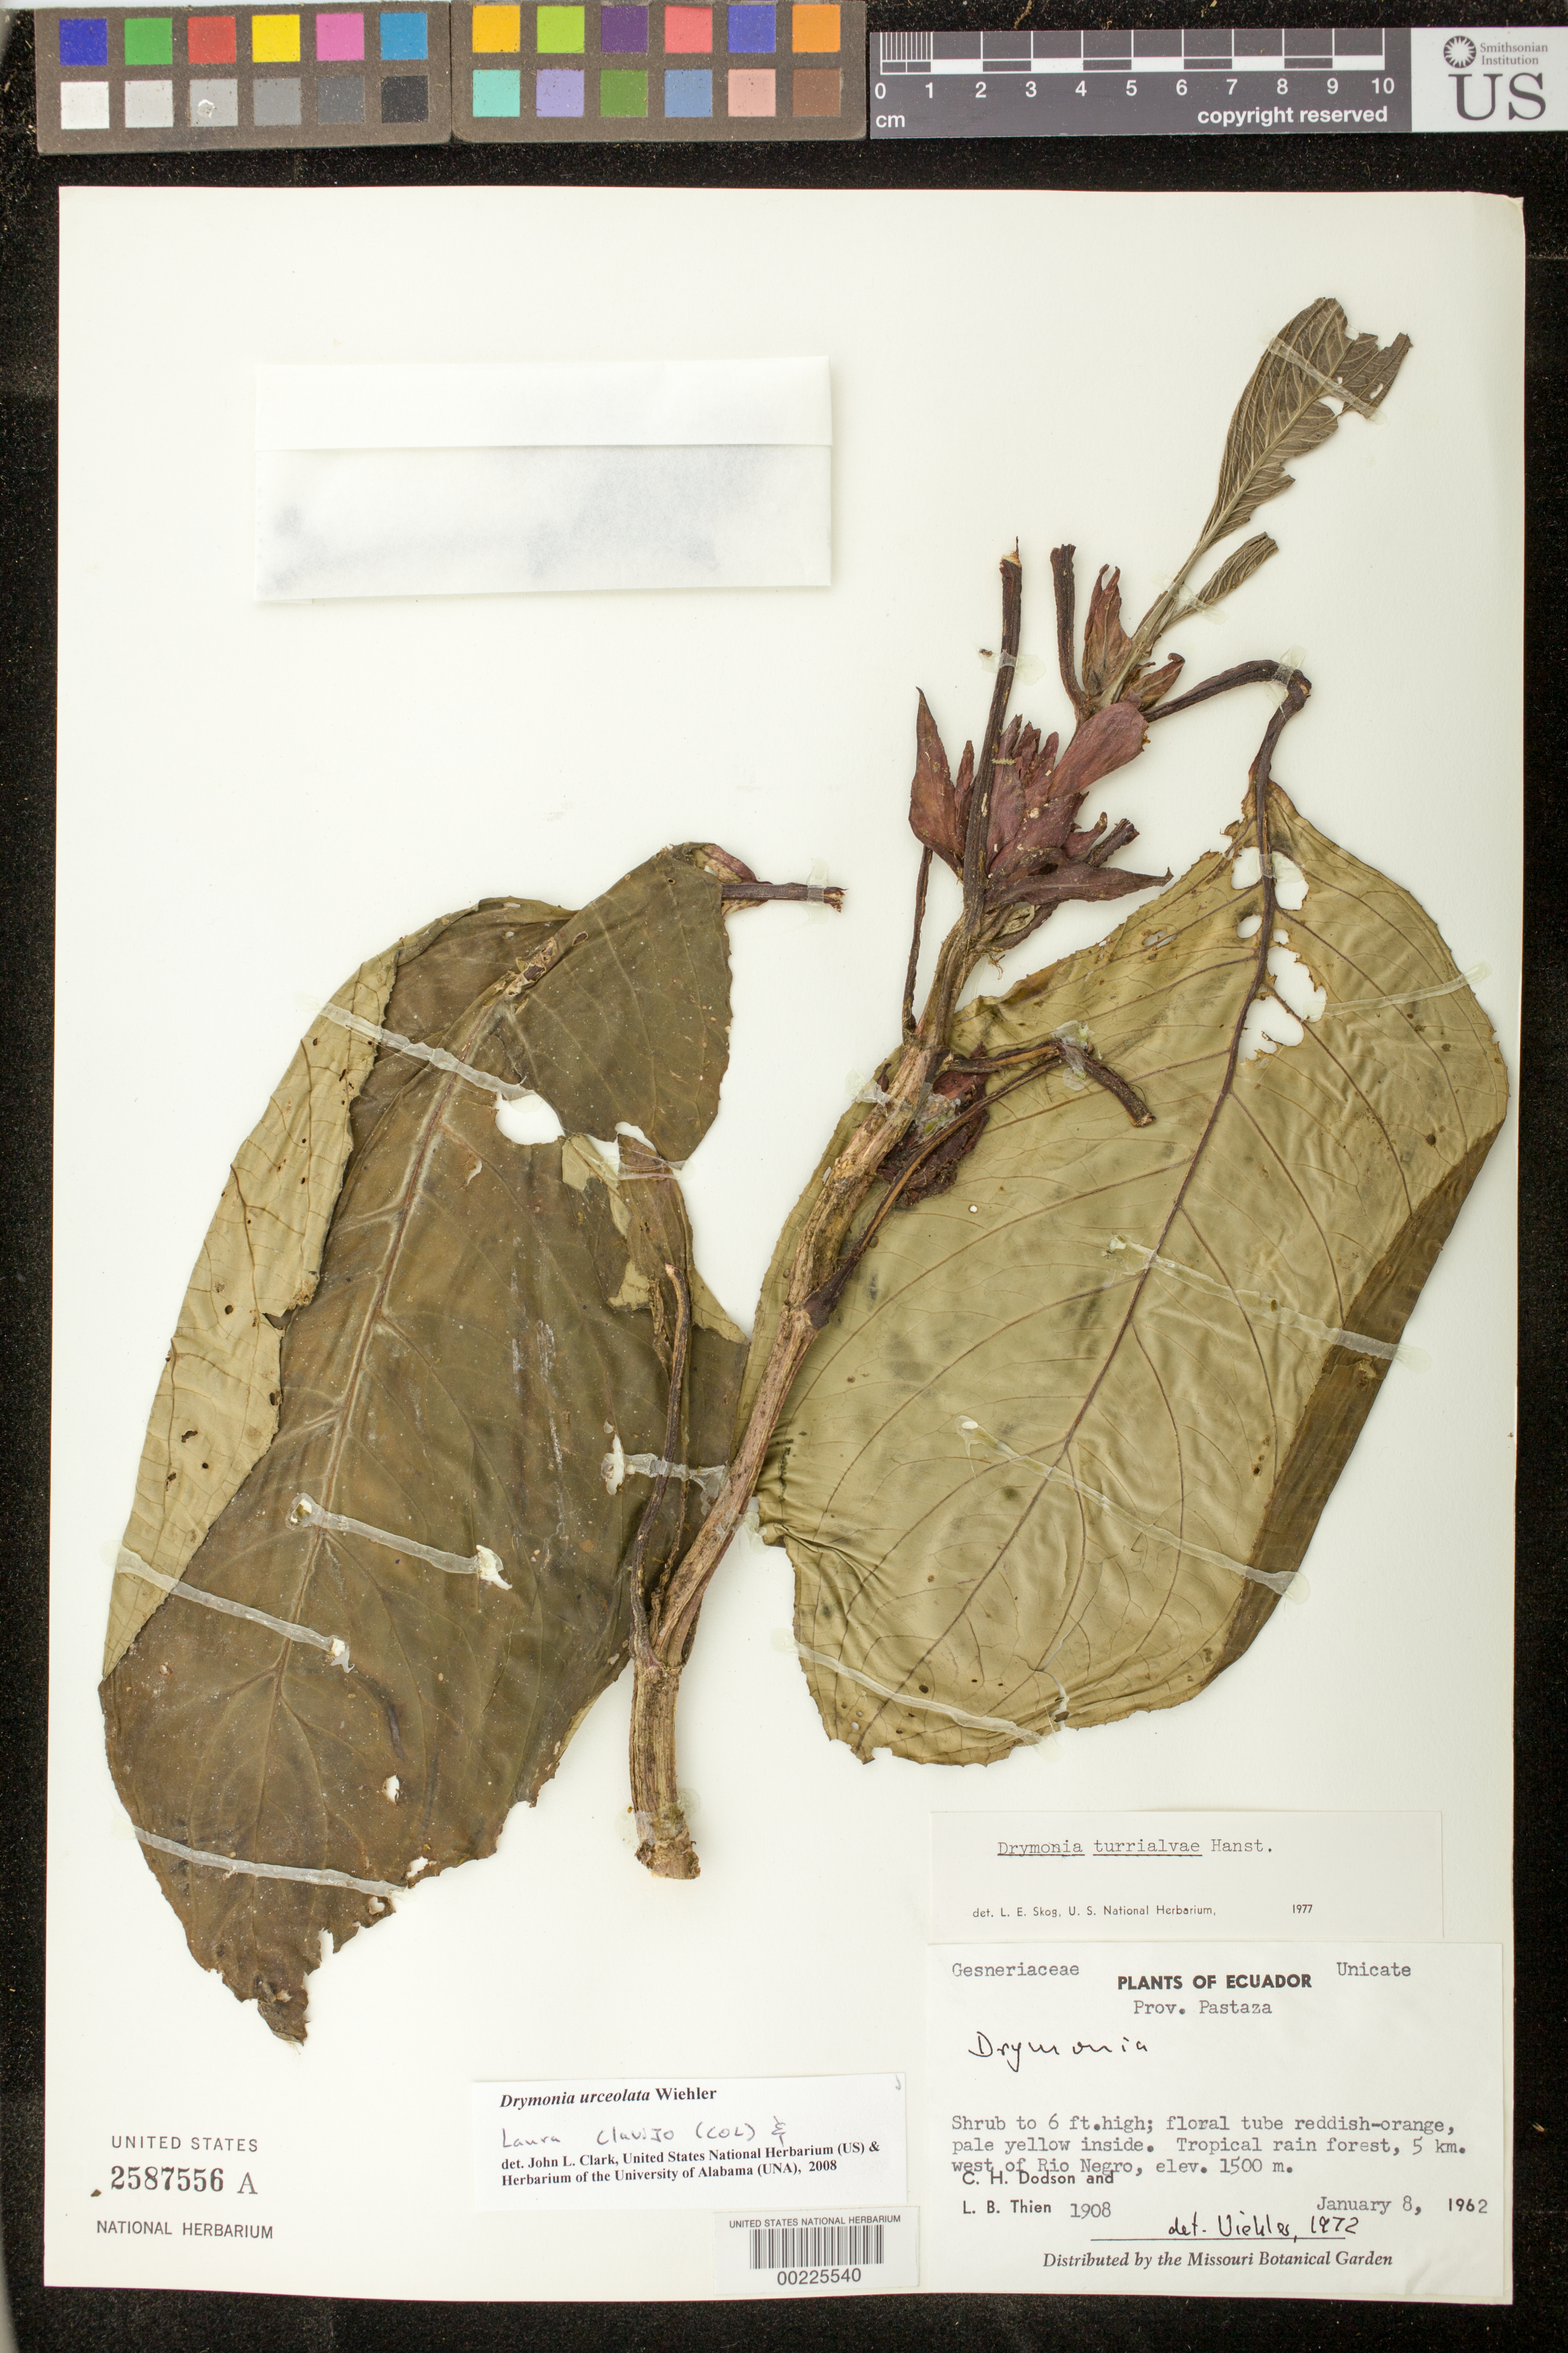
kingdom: Plantae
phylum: Tracheophyta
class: Magnoliopsida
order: Lamiales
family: Gesneriaceae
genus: Drymonia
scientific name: Drymonia urceolata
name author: Wiehler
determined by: Clavijo, L.; Clark, J. L.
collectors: C. H. Dodson & L. Thien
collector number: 1908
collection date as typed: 08 Jan 1962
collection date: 1962-01-08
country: Ecuador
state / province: Pastaza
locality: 5 km W of Rio Negro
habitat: Tropical rain forest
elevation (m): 1500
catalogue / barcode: US 2587556A